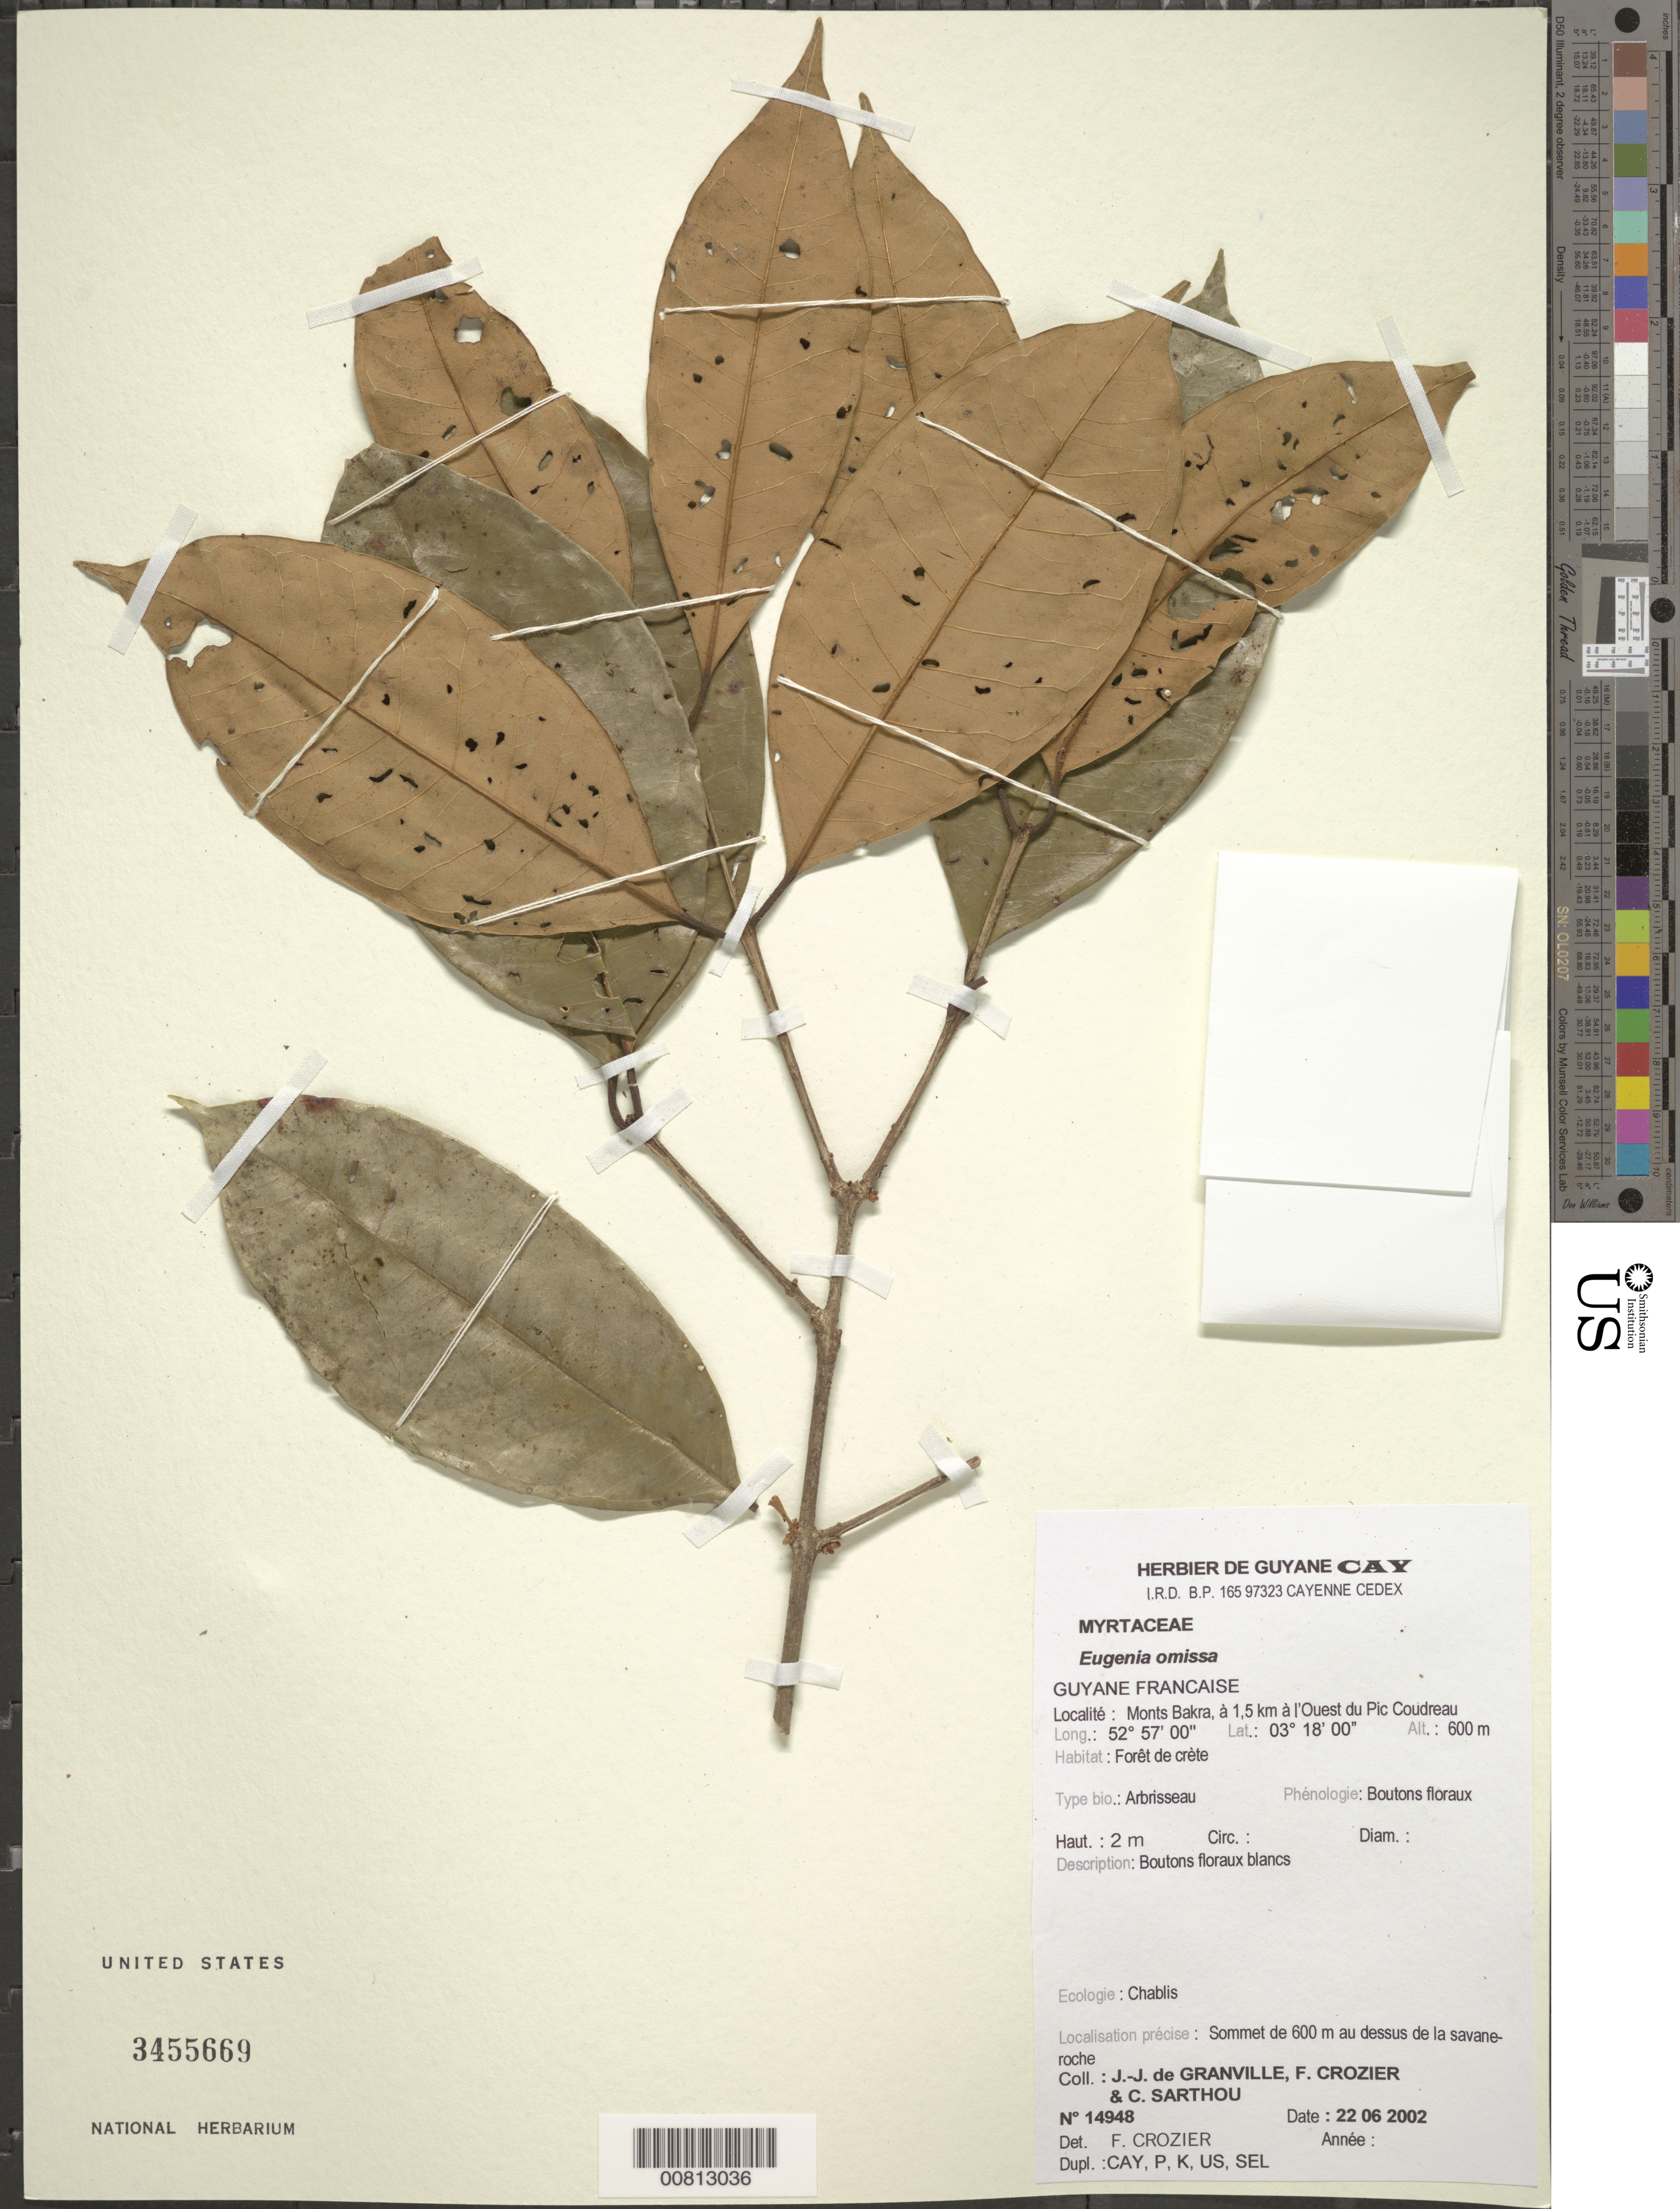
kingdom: Plantae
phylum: Tracheophyta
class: Magnoliopsida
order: Myrtales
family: Myrtaceae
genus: Eugenia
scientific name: Eugenia omissa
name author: McVaugh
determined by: Crozier, F.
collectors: J.-J. de Granville, F. Crozier & C. Sarthou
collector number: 14948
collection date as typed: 22-Jun-02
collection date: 2002-06-22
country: French Guiana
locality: Monts Bakra, 1.5 km a l'Ouest du Pic Coudreau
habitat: Forêt de crete; chablis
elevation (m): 600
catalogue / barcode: US 3455669